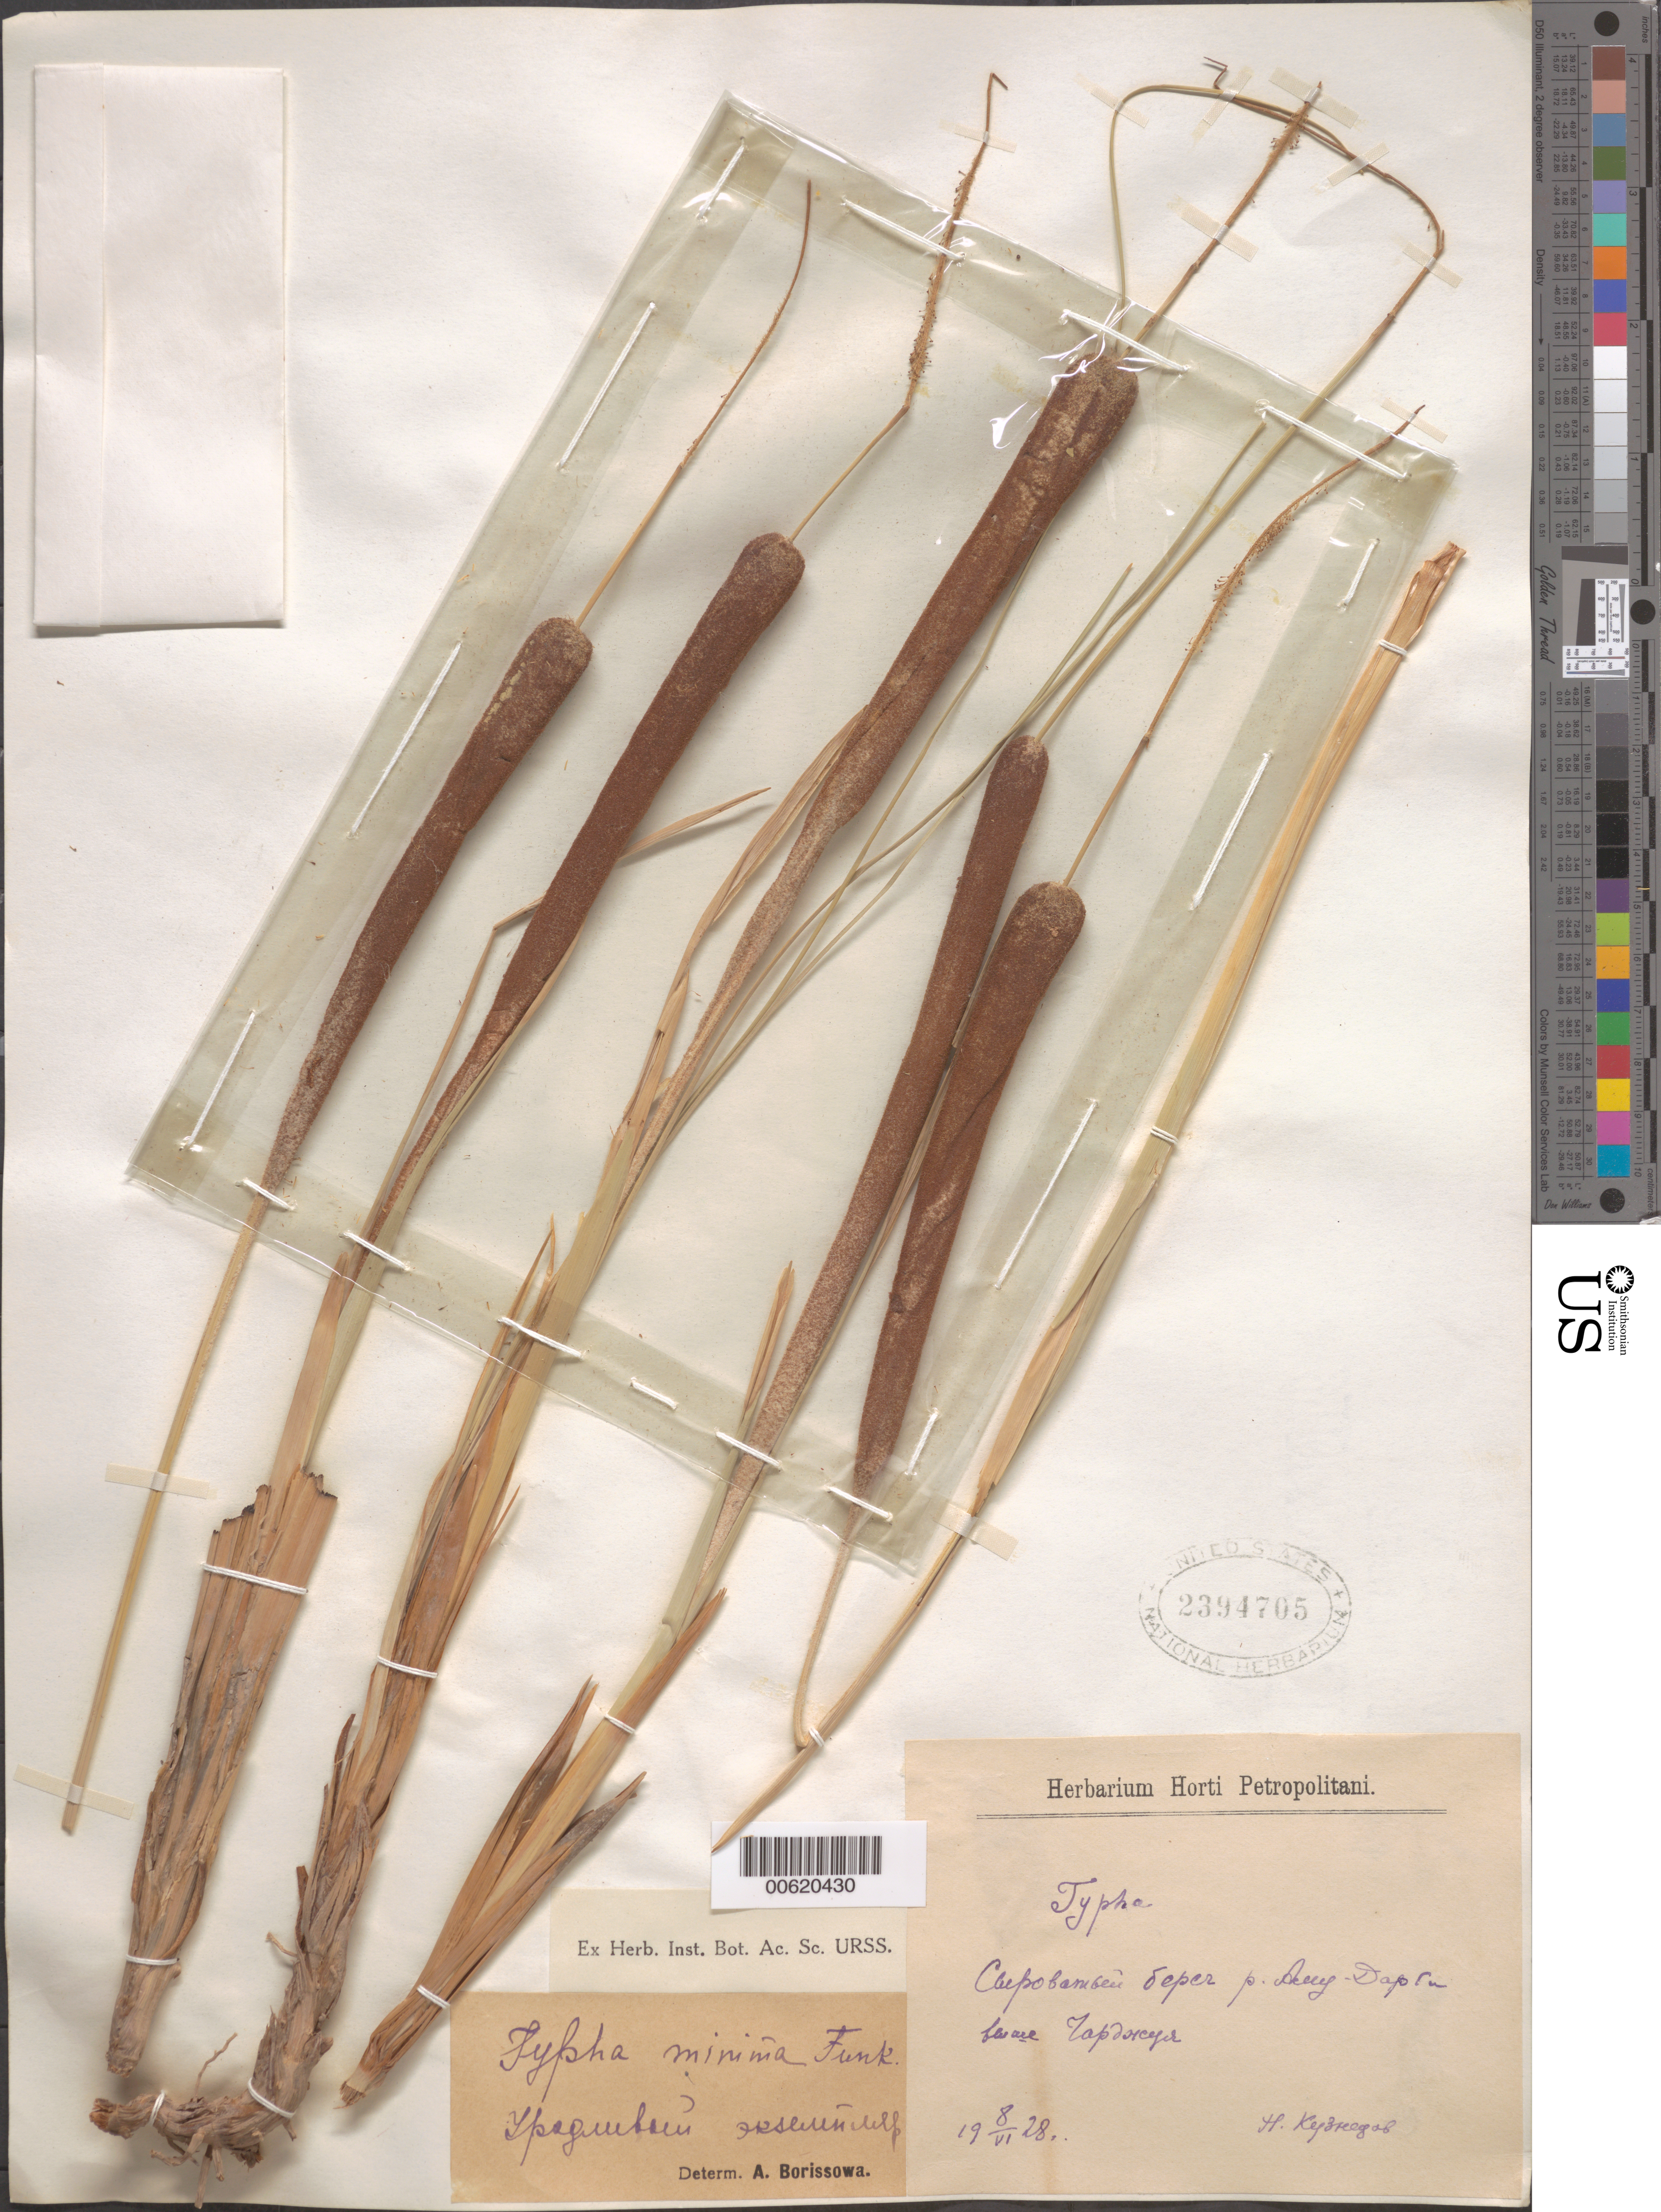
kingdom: Plantae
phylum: Tracheophyta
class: Liliopsida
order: Poales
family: Typhaceae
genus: Typha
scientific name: Typha minima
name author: Funck ex Hoppe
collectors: H. Kyregob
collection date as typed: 08 Jun 1928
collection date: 1928-06-08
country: Russian Federation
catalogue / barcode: US 2394705